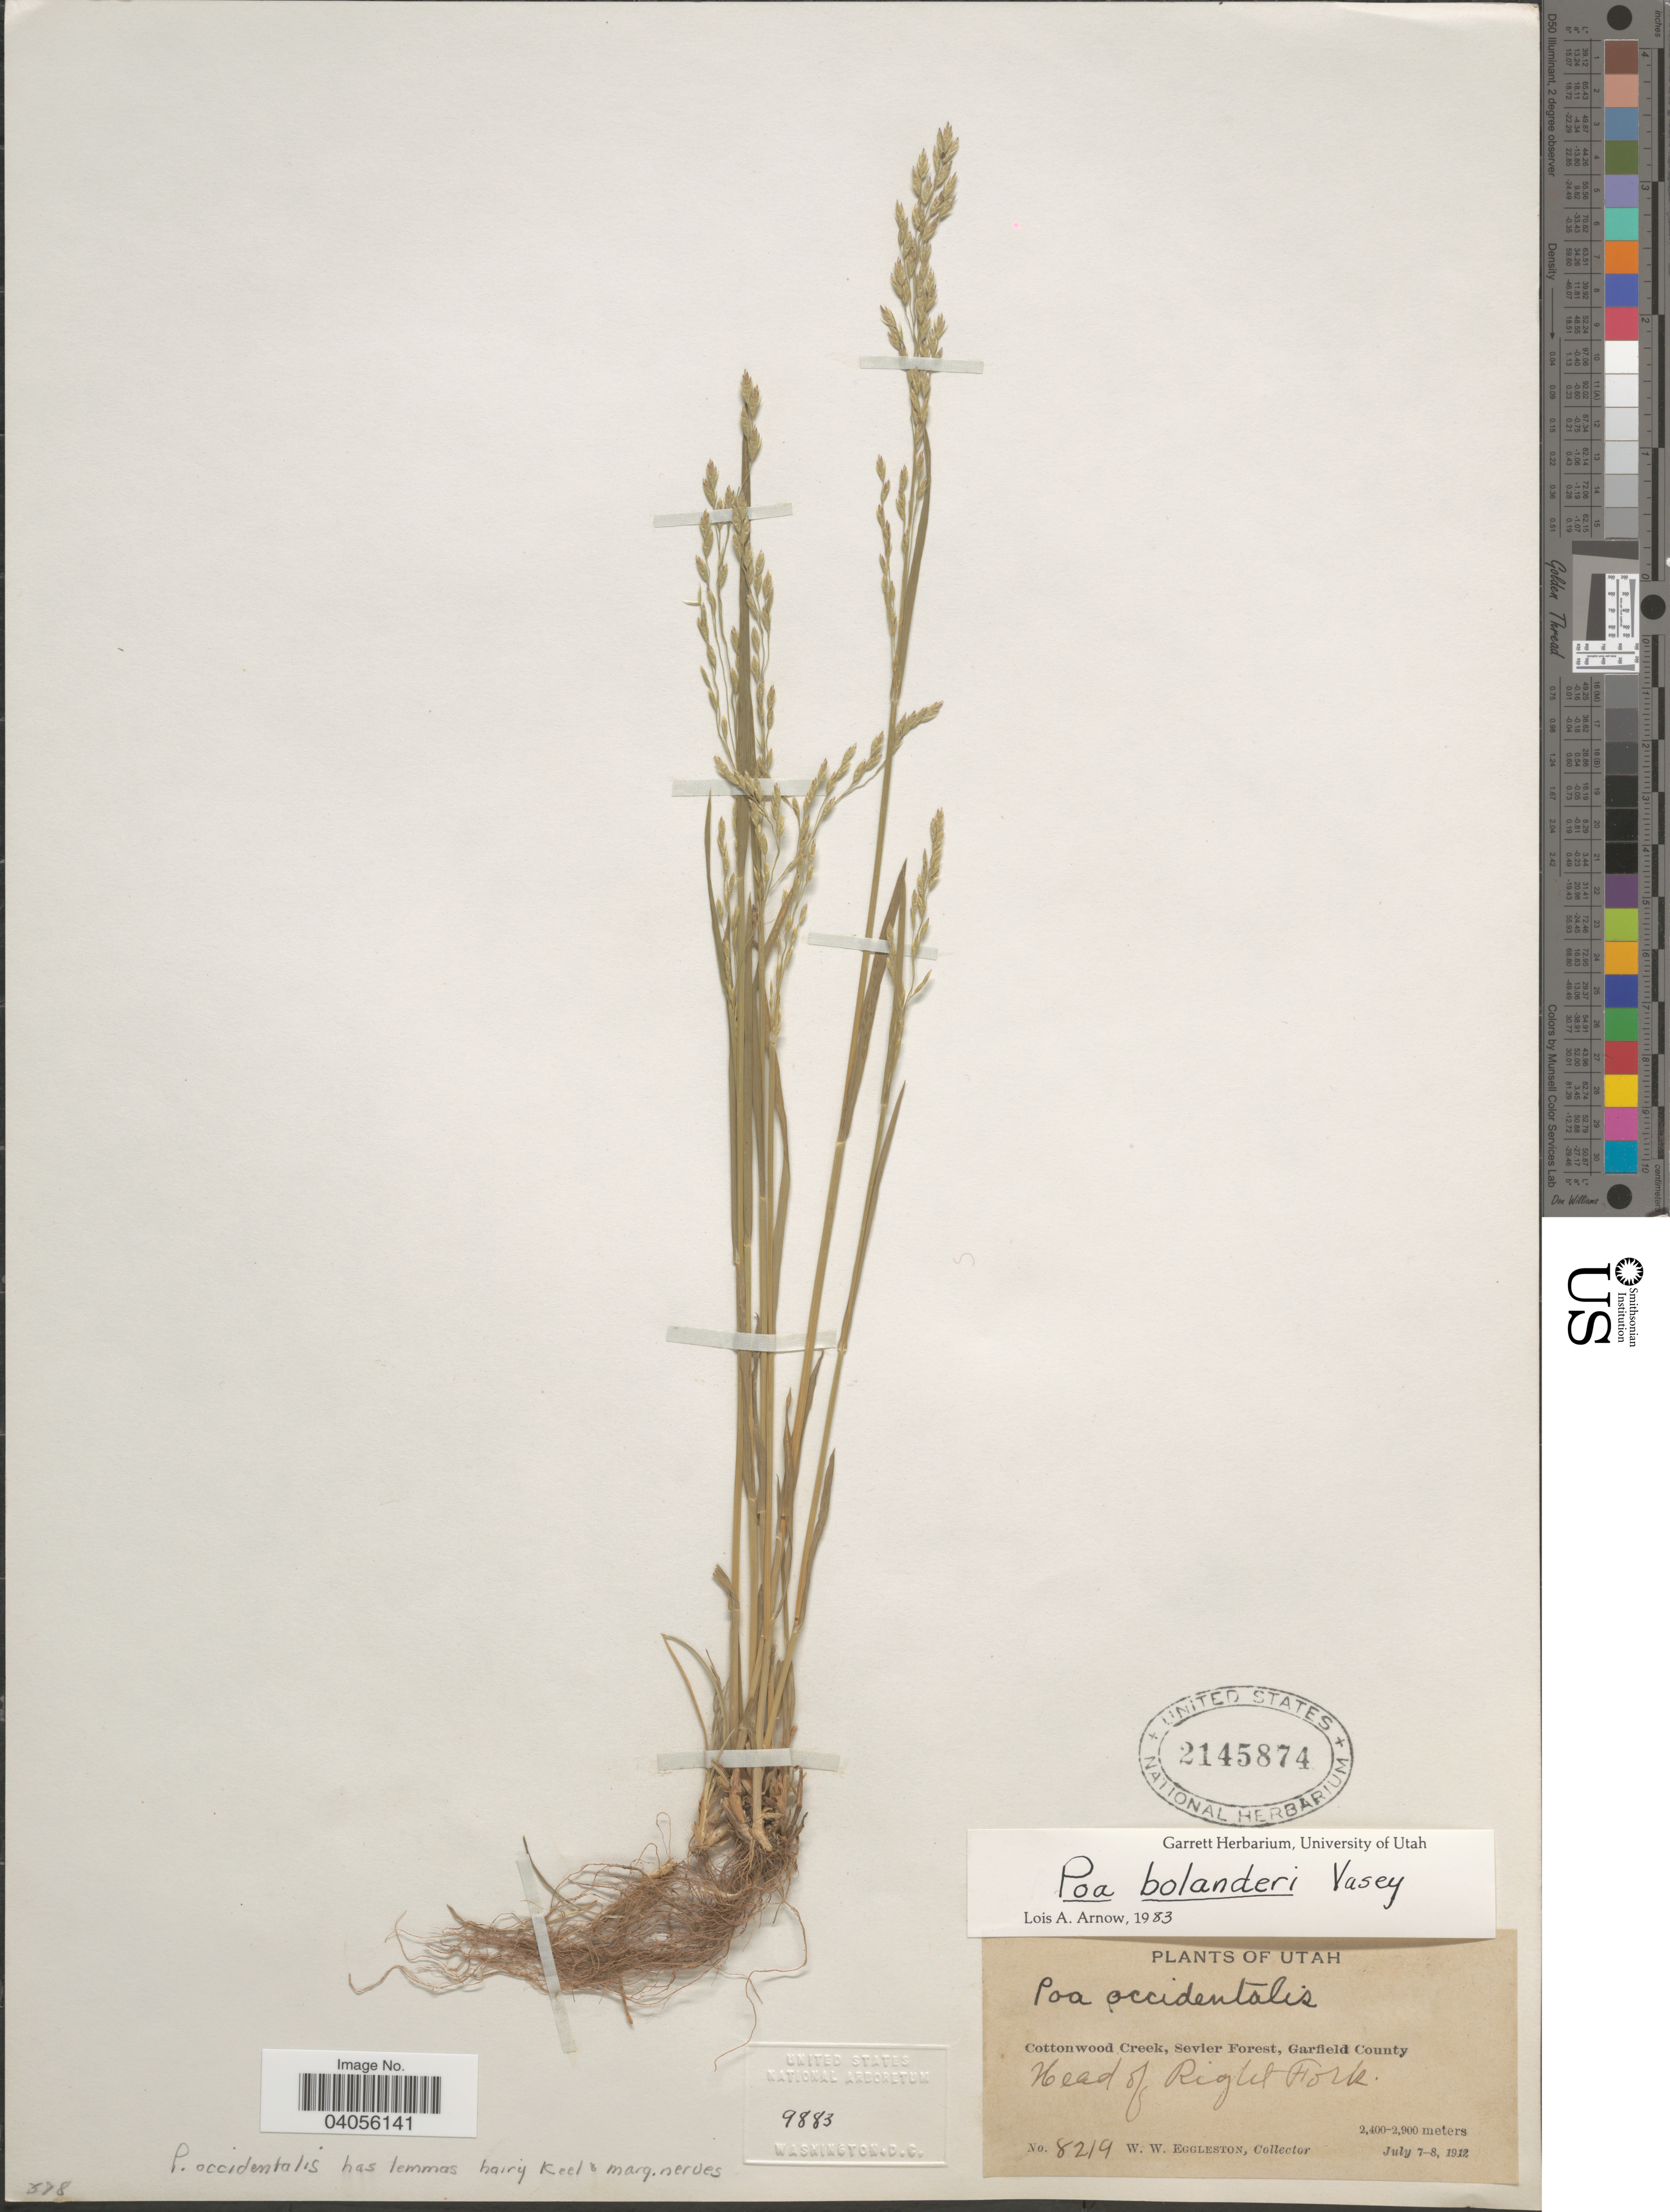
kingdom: Plantae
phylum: Tracheophyta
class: Liliopsida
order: Poales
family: Poaceae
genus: Poa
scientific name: Poa bolanderi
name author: Vasey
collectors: W. W. Eggleston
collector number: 8219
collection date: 1912-07-07/1912-07-08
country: United States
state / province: Utah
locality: Cottonwood Creek, Sevier Forest, Garfield County. Head of Riglet Fork.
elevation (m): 2400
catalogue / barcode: US 2145874